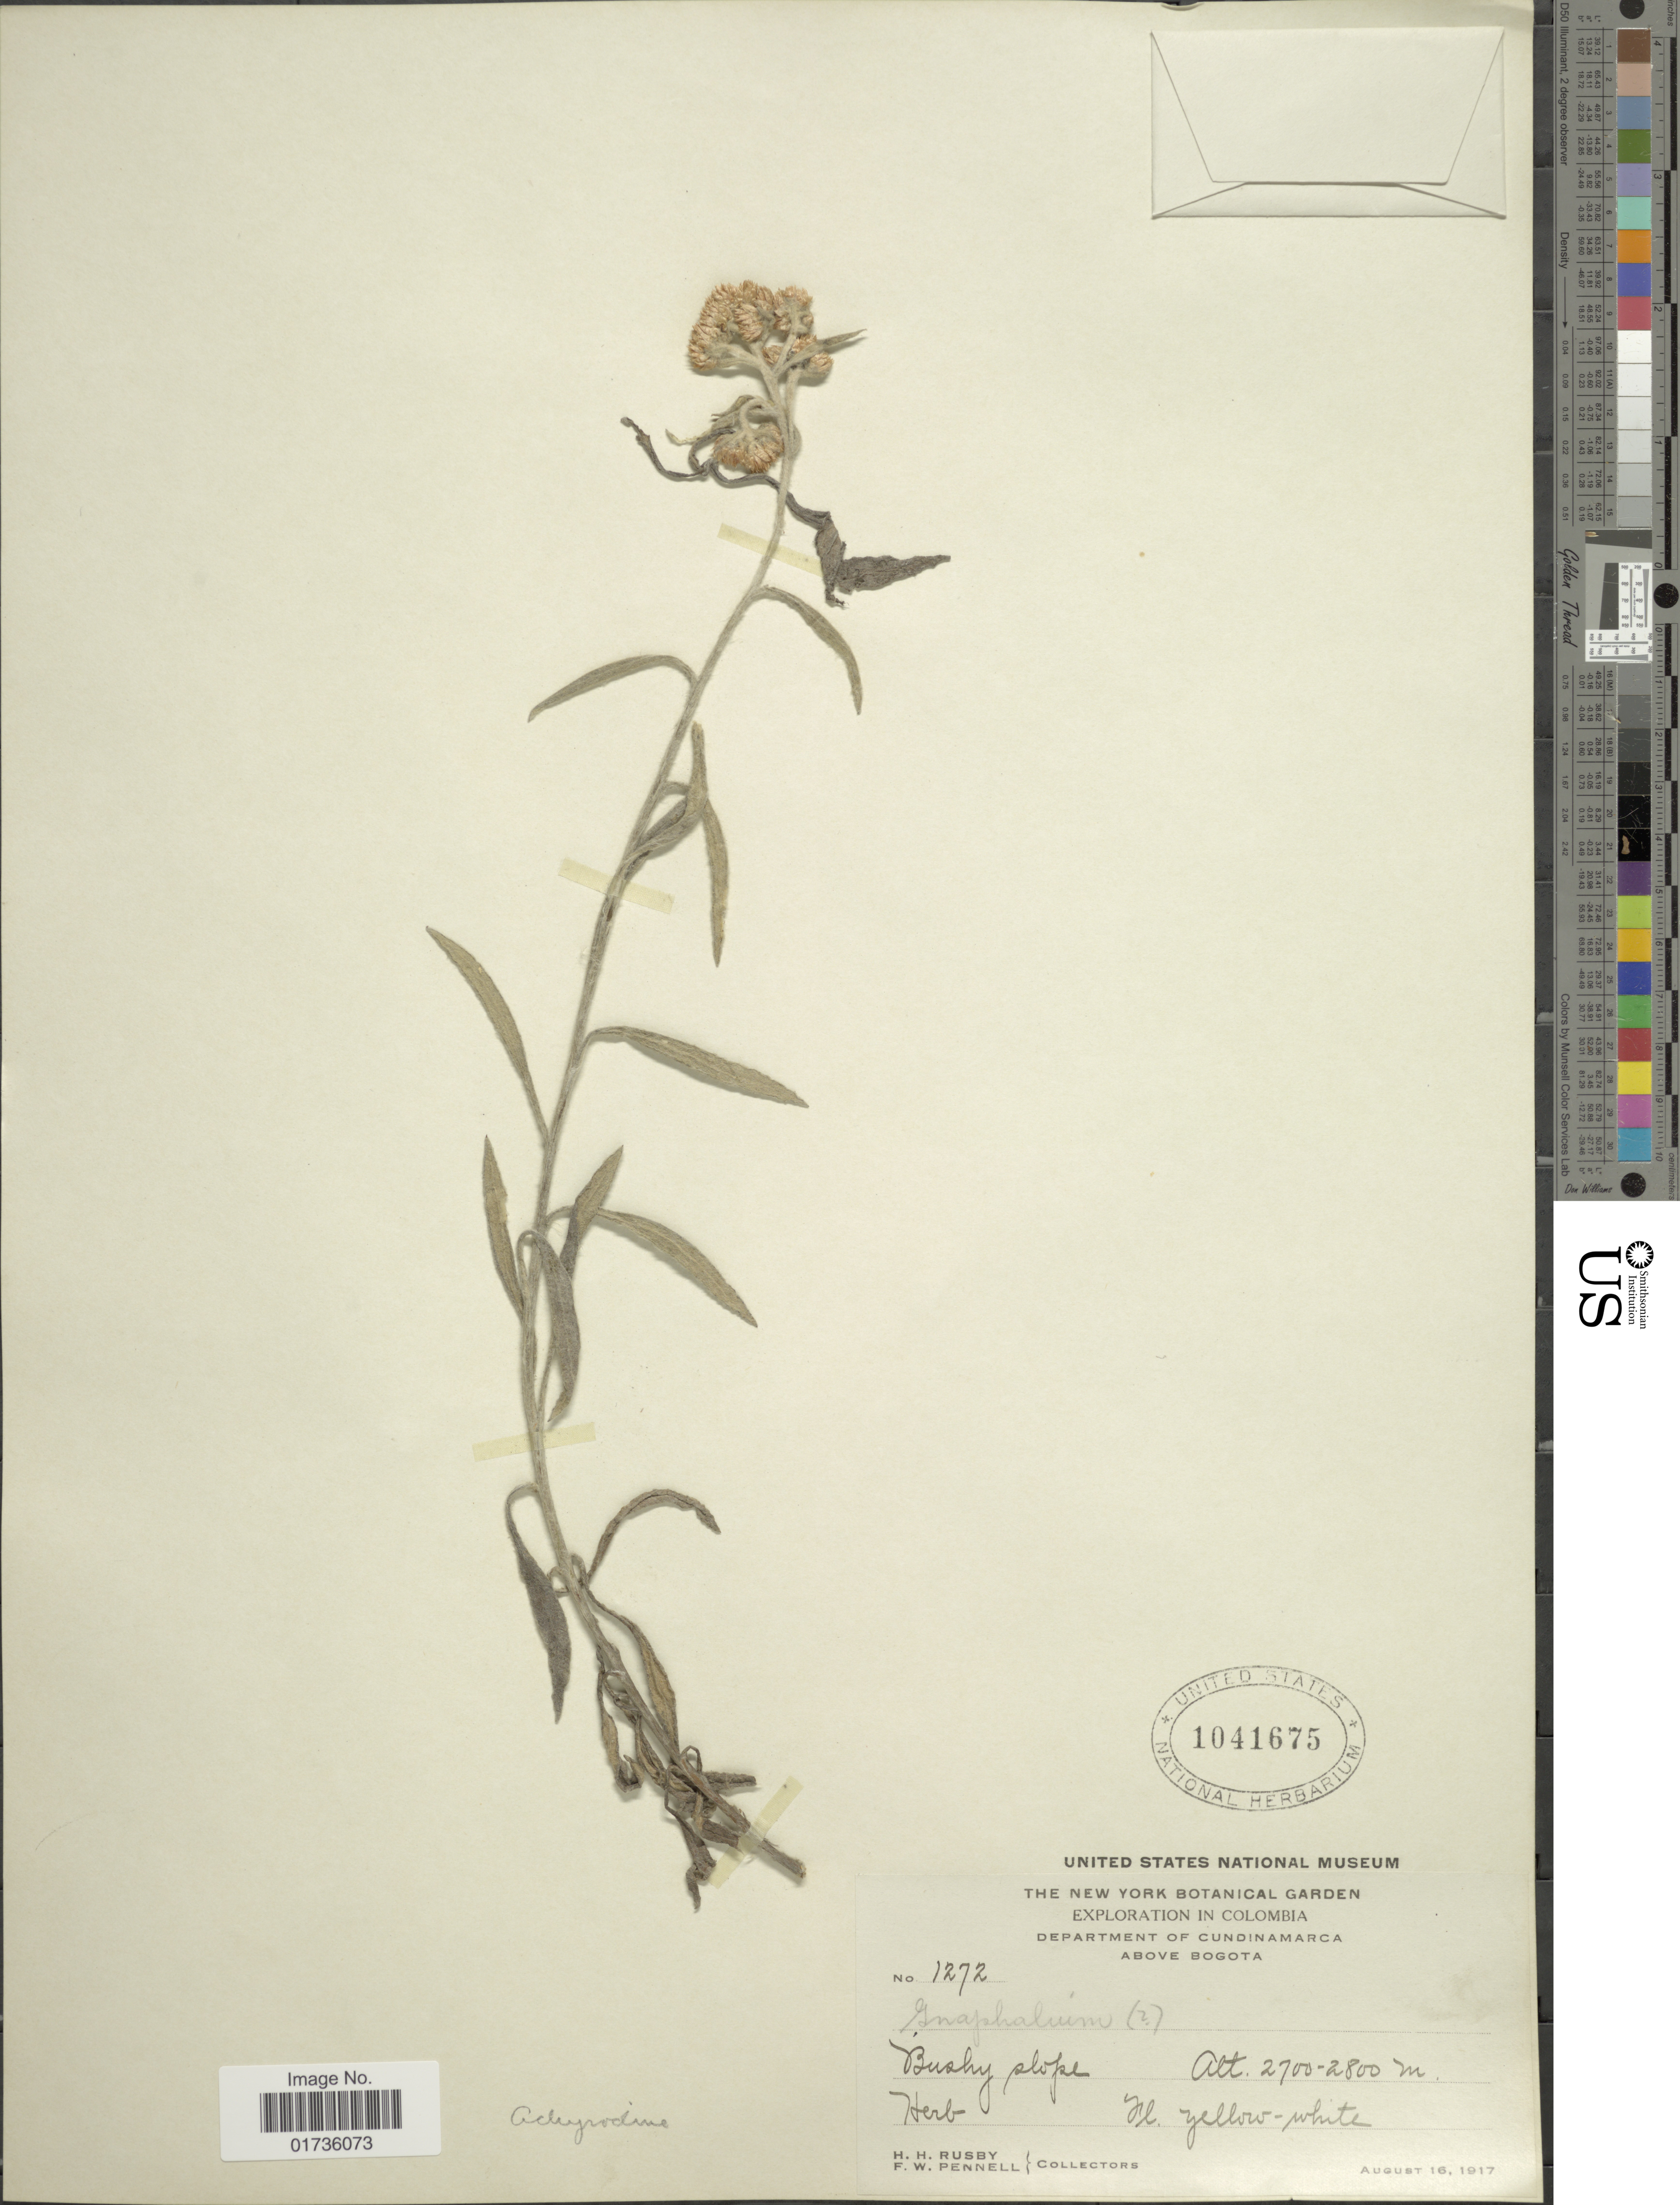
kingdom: Plantae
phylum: Tracheophyta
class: Magnoliopsida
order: Asterales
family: Asteraceae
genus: Achyrocline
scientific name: Achyrocline sp.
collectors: H. H. Rusby & F. W. Pennell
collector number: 1272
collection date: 1917-08-16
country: Colombia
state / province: Cundinamarca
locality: Department of Cundinamarca, Bushy slope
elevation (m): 2700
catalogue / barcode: US 1041675